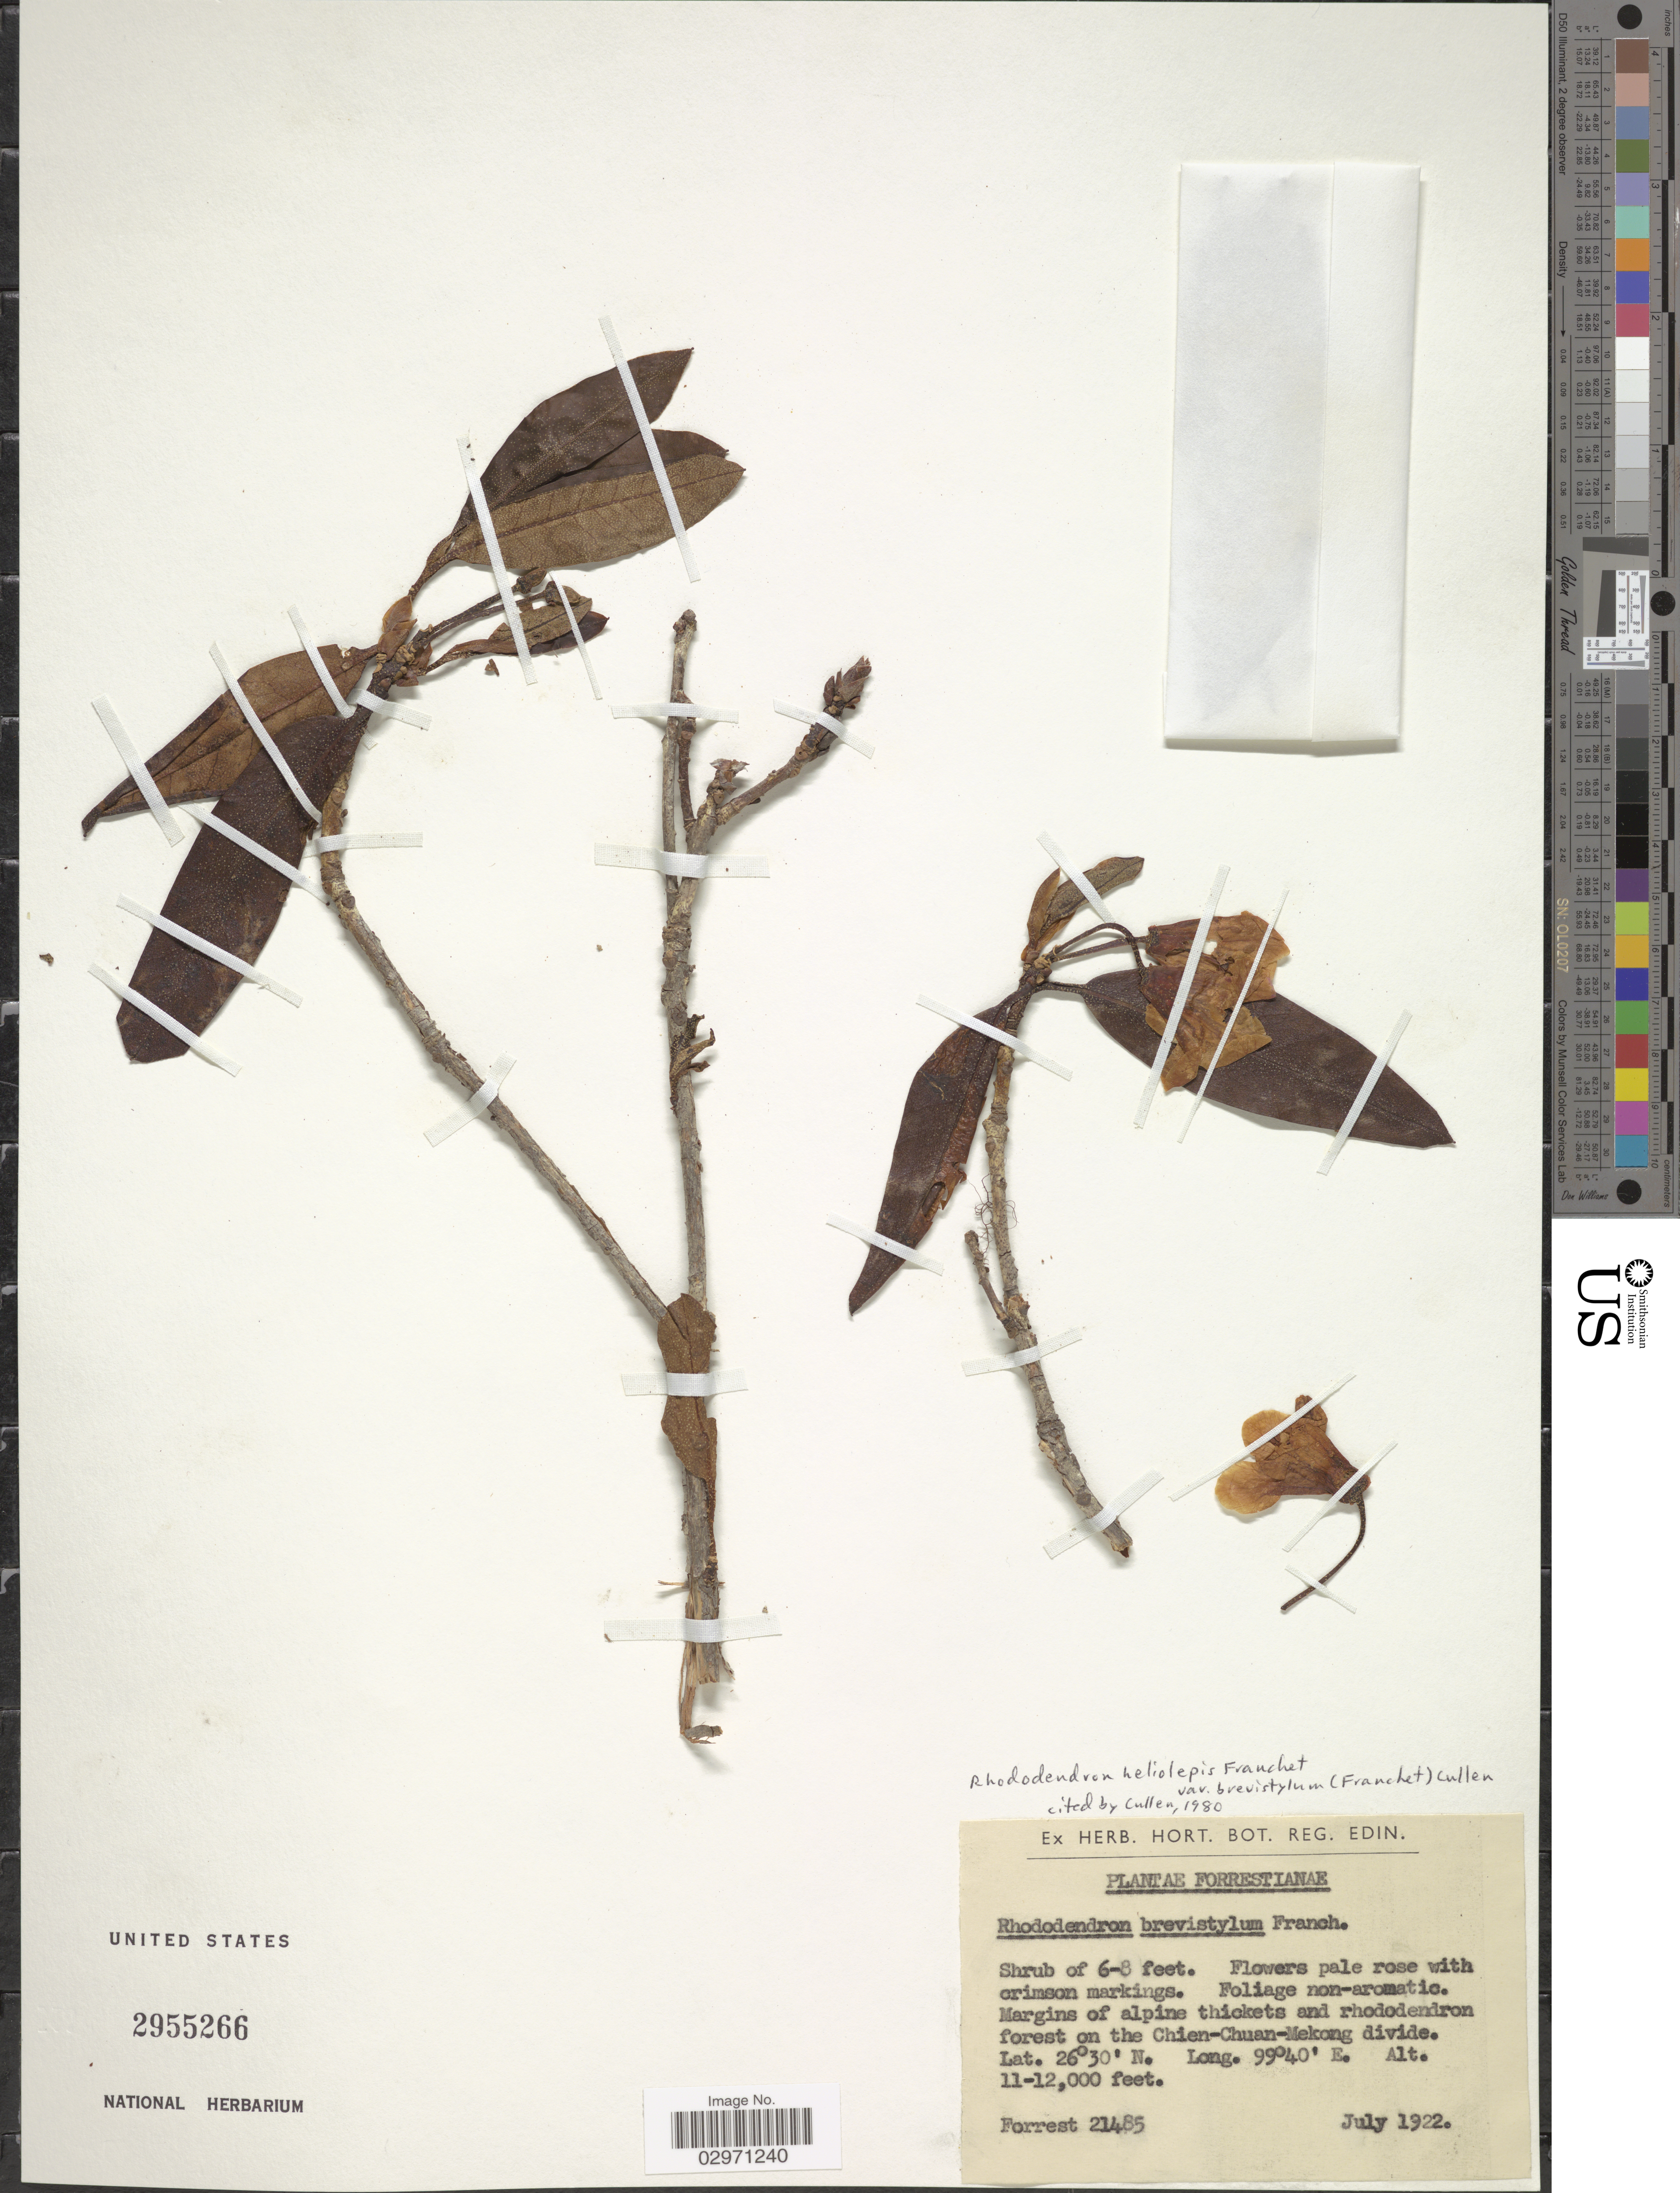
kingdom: Plantae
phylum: Tracheophyta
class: Magnoliopsida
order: Ericales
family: Ericaceae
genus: Rhododendron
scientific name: Rhododendron heliolepis var. brevistylum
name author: (Franch.) Cullen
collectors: -. Forrest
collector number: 21485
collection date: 1922-07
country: China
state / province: Yunnan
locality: On the Chien-Chuan-Mekong divide.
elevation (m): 3353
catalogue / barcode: US 2955266